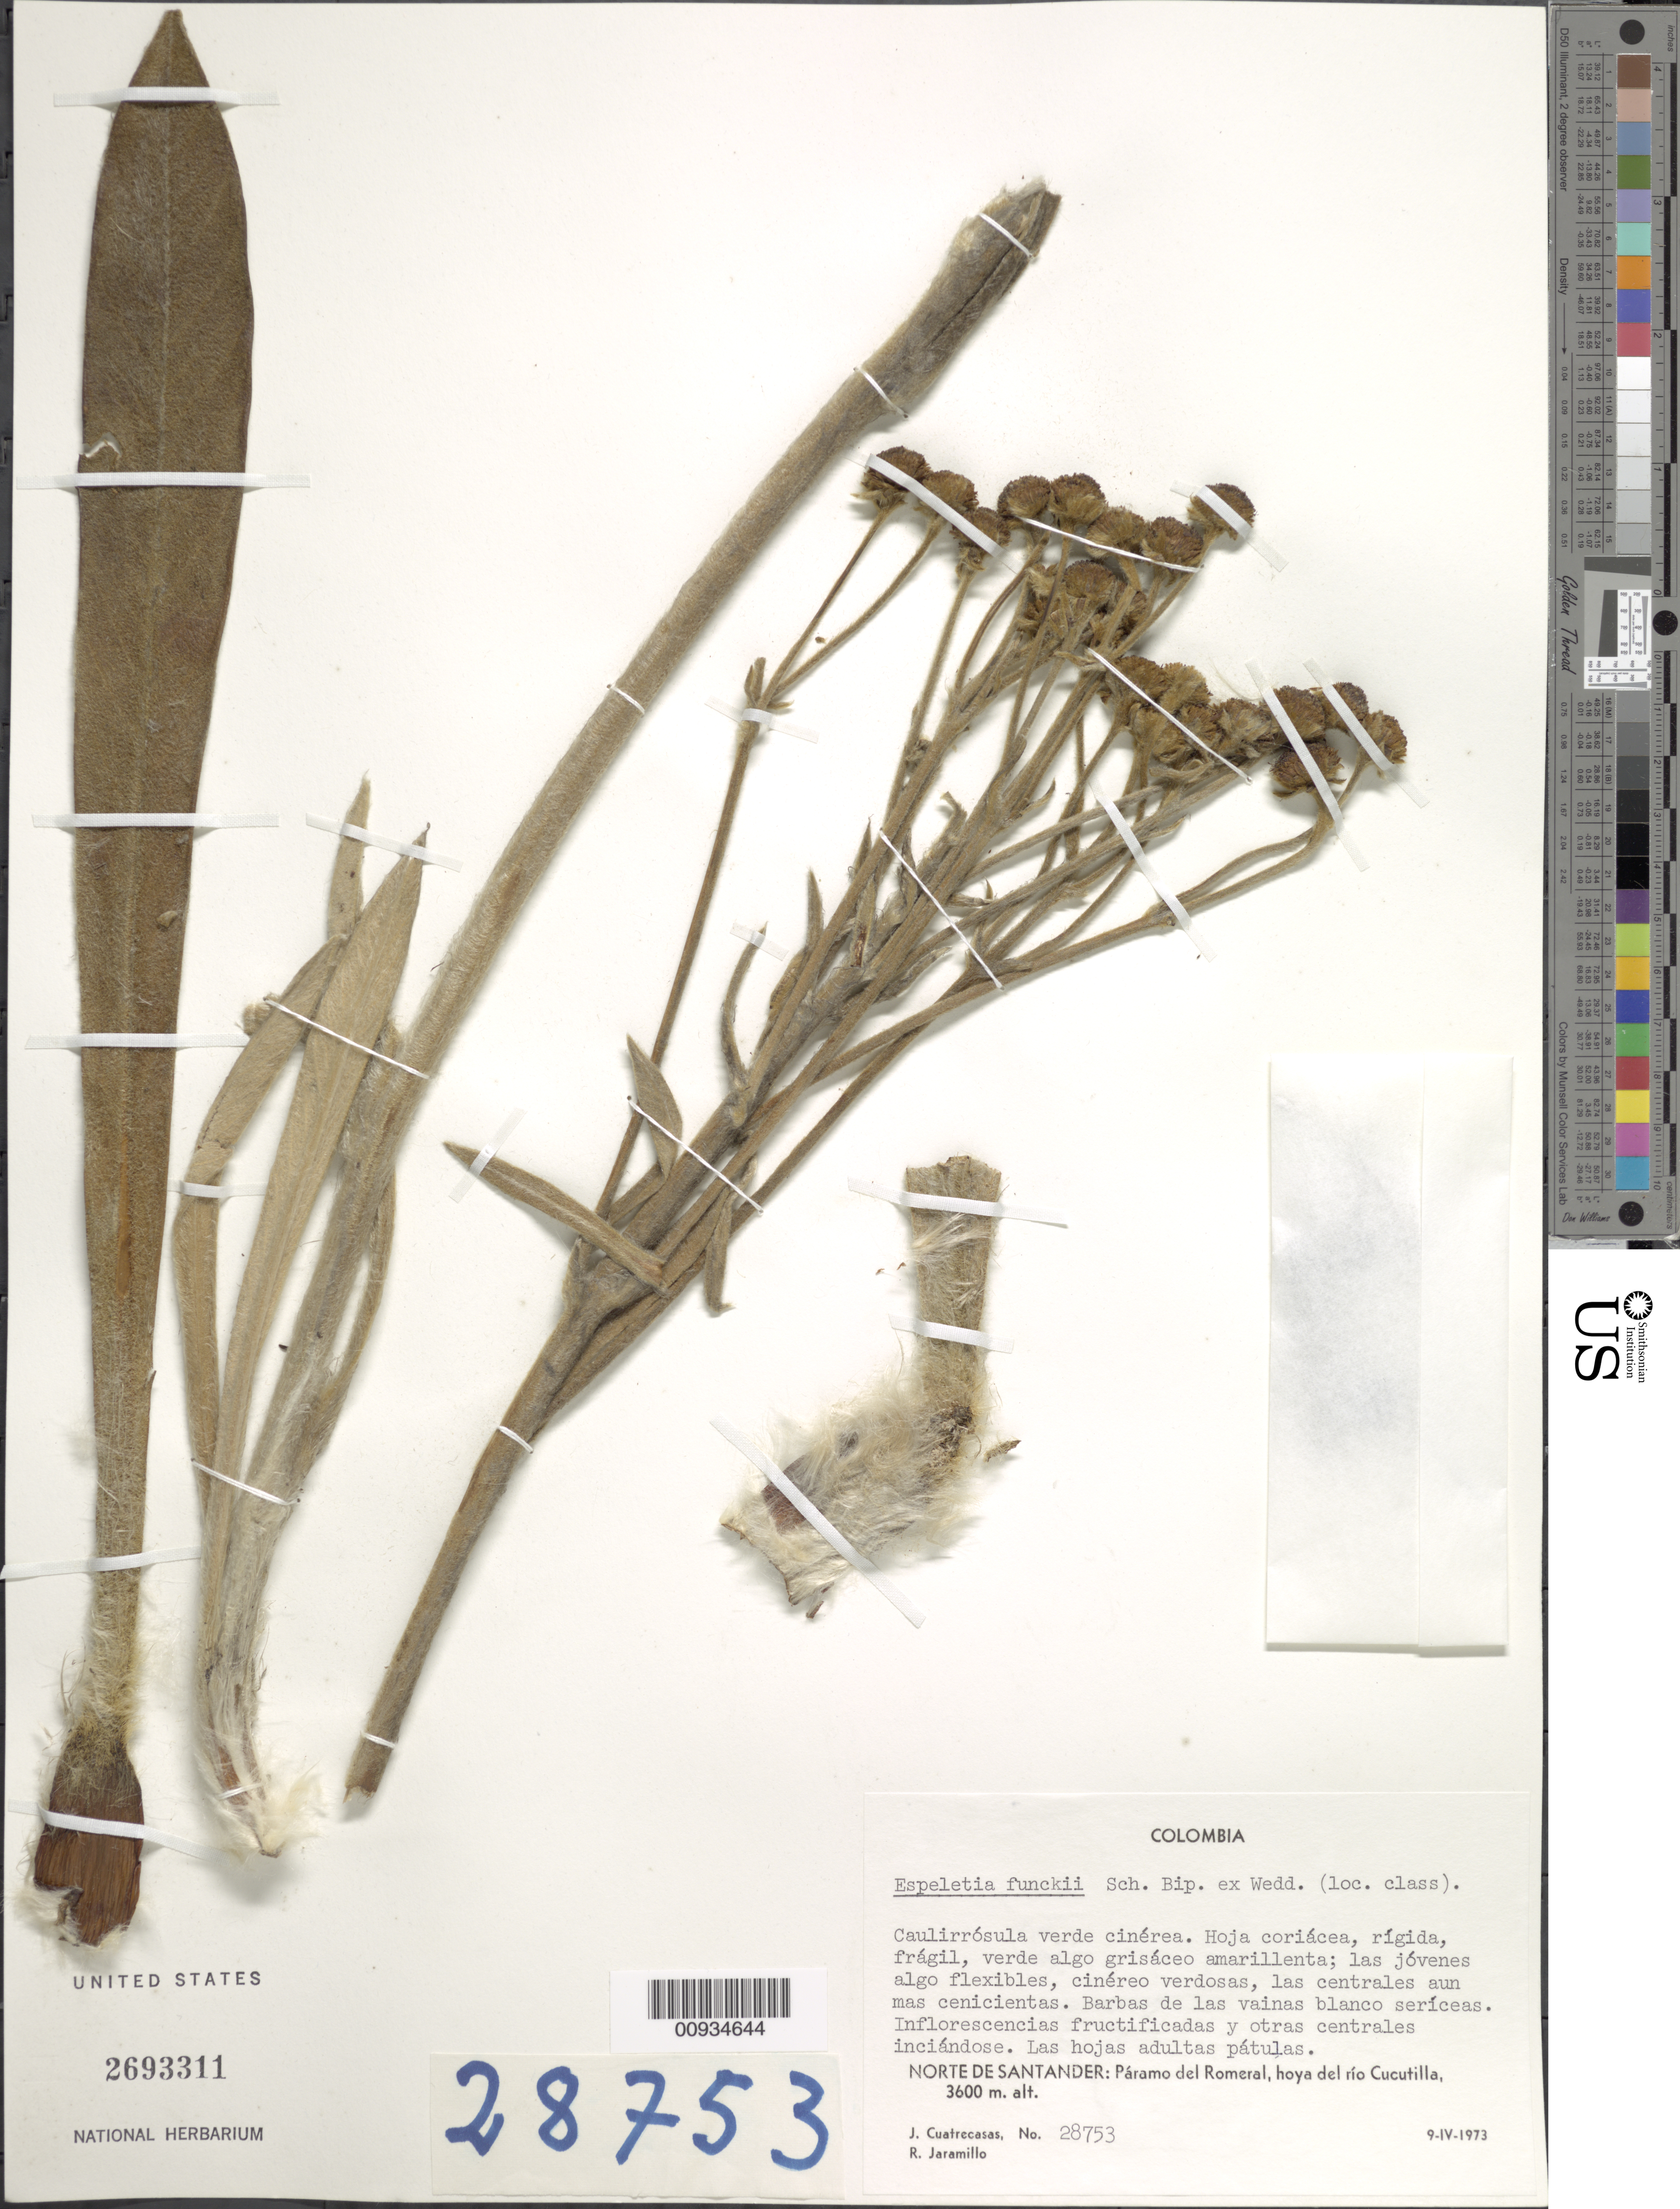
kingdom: Plantae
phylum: Tracheophyta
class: Magnoliopsida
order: Asterales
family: Asteraceae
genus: Espeletiopsis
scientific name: Espeletiopsis funckii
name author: (Sch. Bip. ex Wedd.) Cuatrec.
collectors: J. Cuatrecasas & R. Jaramillo M.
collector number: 28753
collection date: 1973-04-09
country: Colombia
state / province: Norte de Santander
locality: Norte de Santander: Paramo del Romeral, hjoya del rio Cucutilla,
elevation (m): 3600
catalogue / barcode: US 2693311